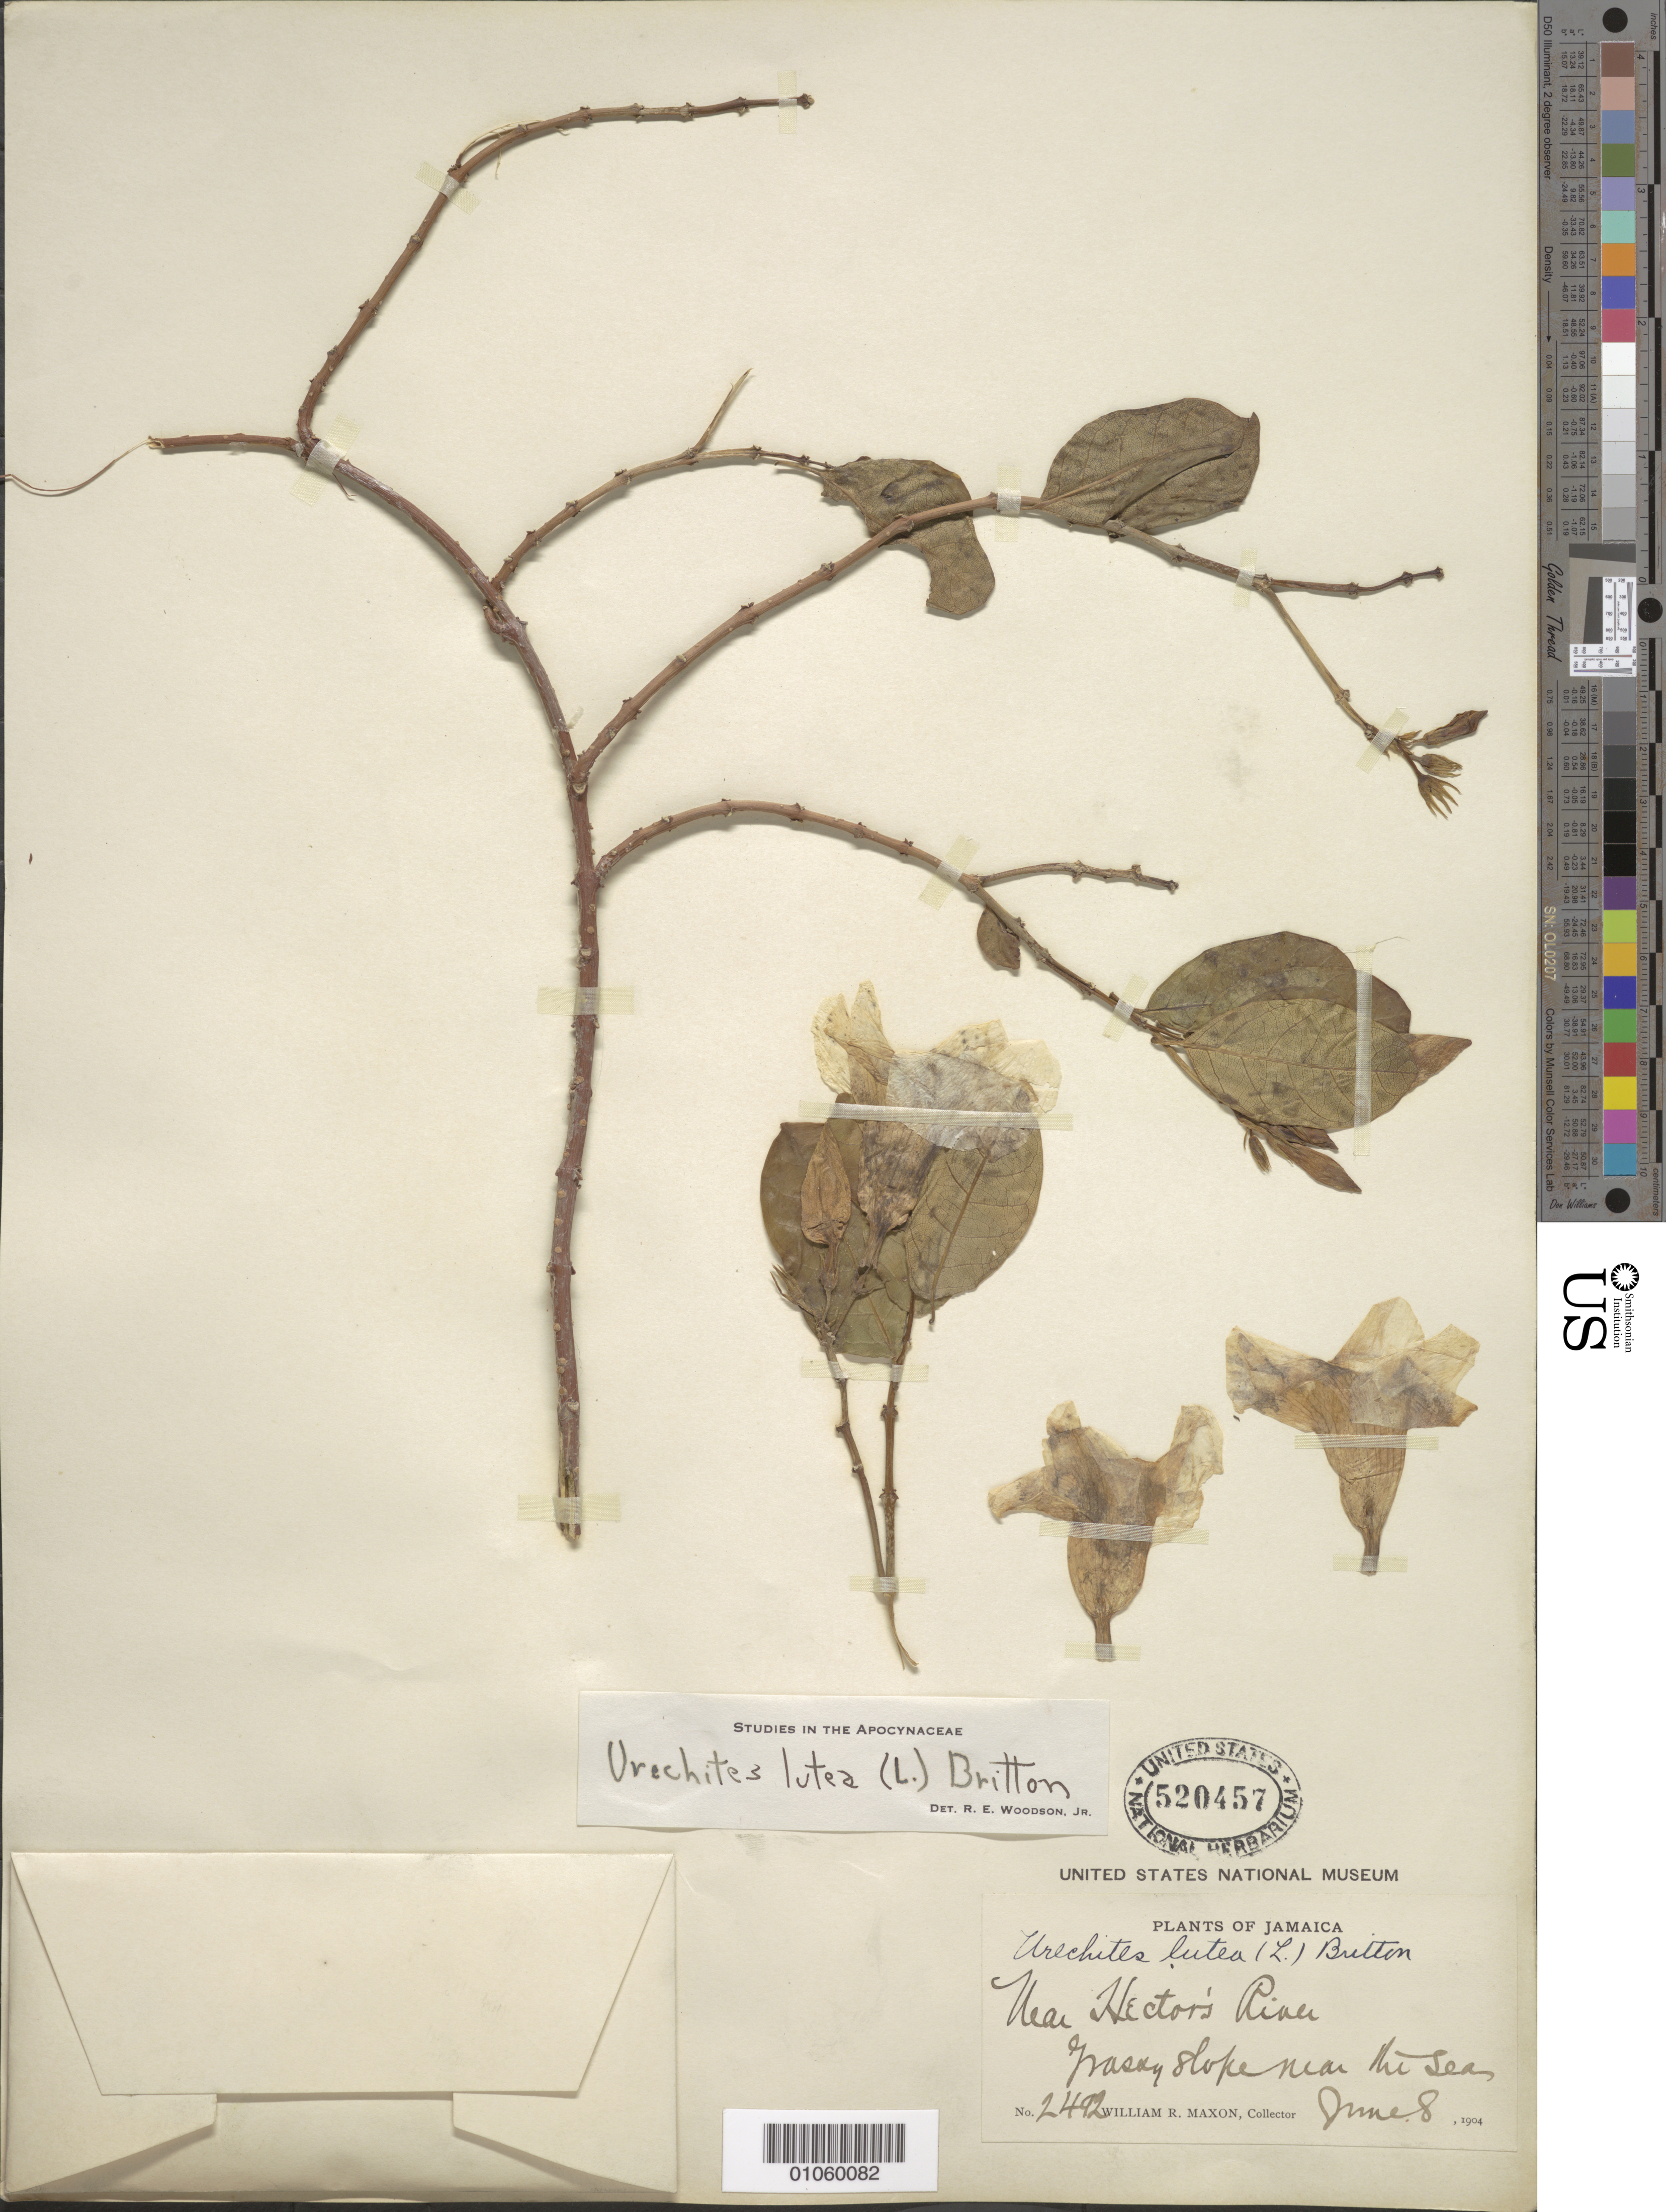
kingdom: Plantae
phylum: Tracheophyta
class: Magnoliopsida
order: Gentianales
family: Apocynaceae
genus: Urechites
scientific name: Urechites lutea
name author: (L.) Britton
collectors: W. R. Maxon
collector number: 2492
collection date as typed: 08 Jun 1904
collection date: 1904-06-08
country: Jamaica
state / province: Portland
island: Jamaica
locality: Grassy slope near the sea, near Hector's River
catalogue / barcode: US 520457